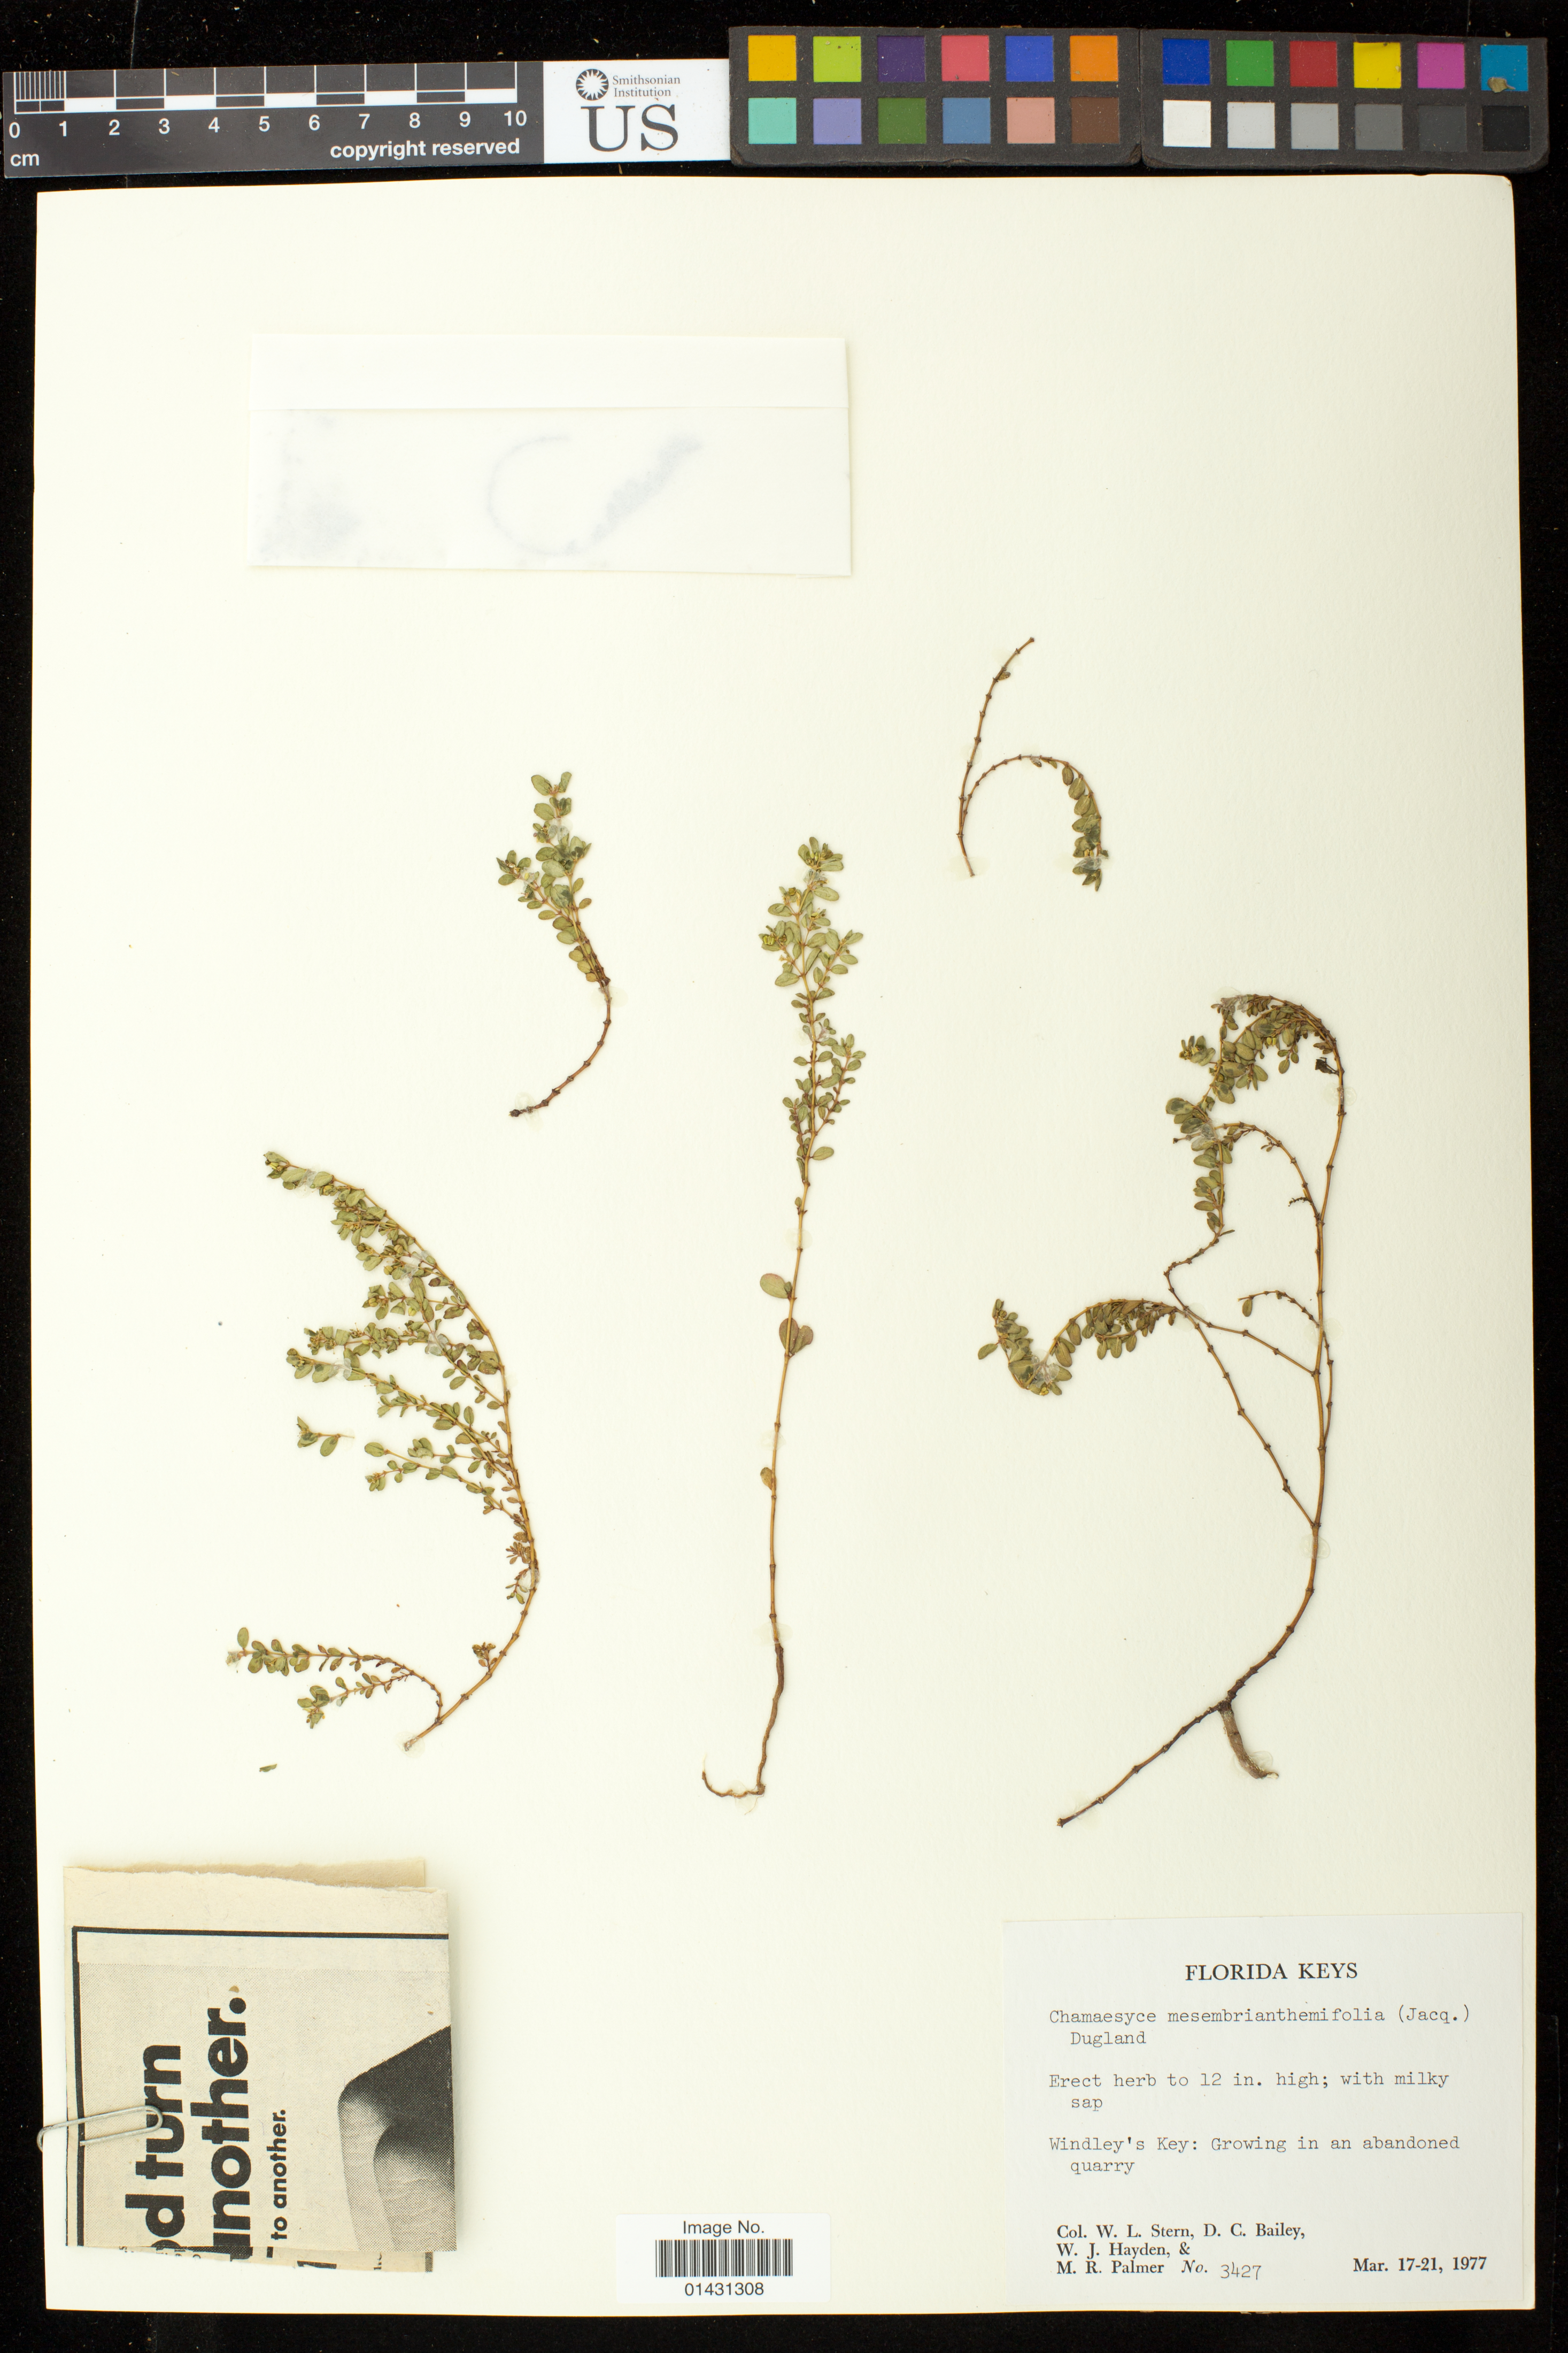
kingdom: Plantae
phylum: Tracheophyta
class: Magnoliopsida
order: Malpighiales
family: Euphorbiaceae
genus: Euphorbia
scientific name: Euphorbia mesembryanthemifolia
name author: Jacq.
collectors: W. L. Stern, D. C. Bailey, W. Hayden & M. R. Palmer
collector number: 3427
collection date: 1977-03-17/1977-03-21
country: United States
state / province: Florida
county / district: Monroe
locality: Windley's Key; growing in abandoned quarry